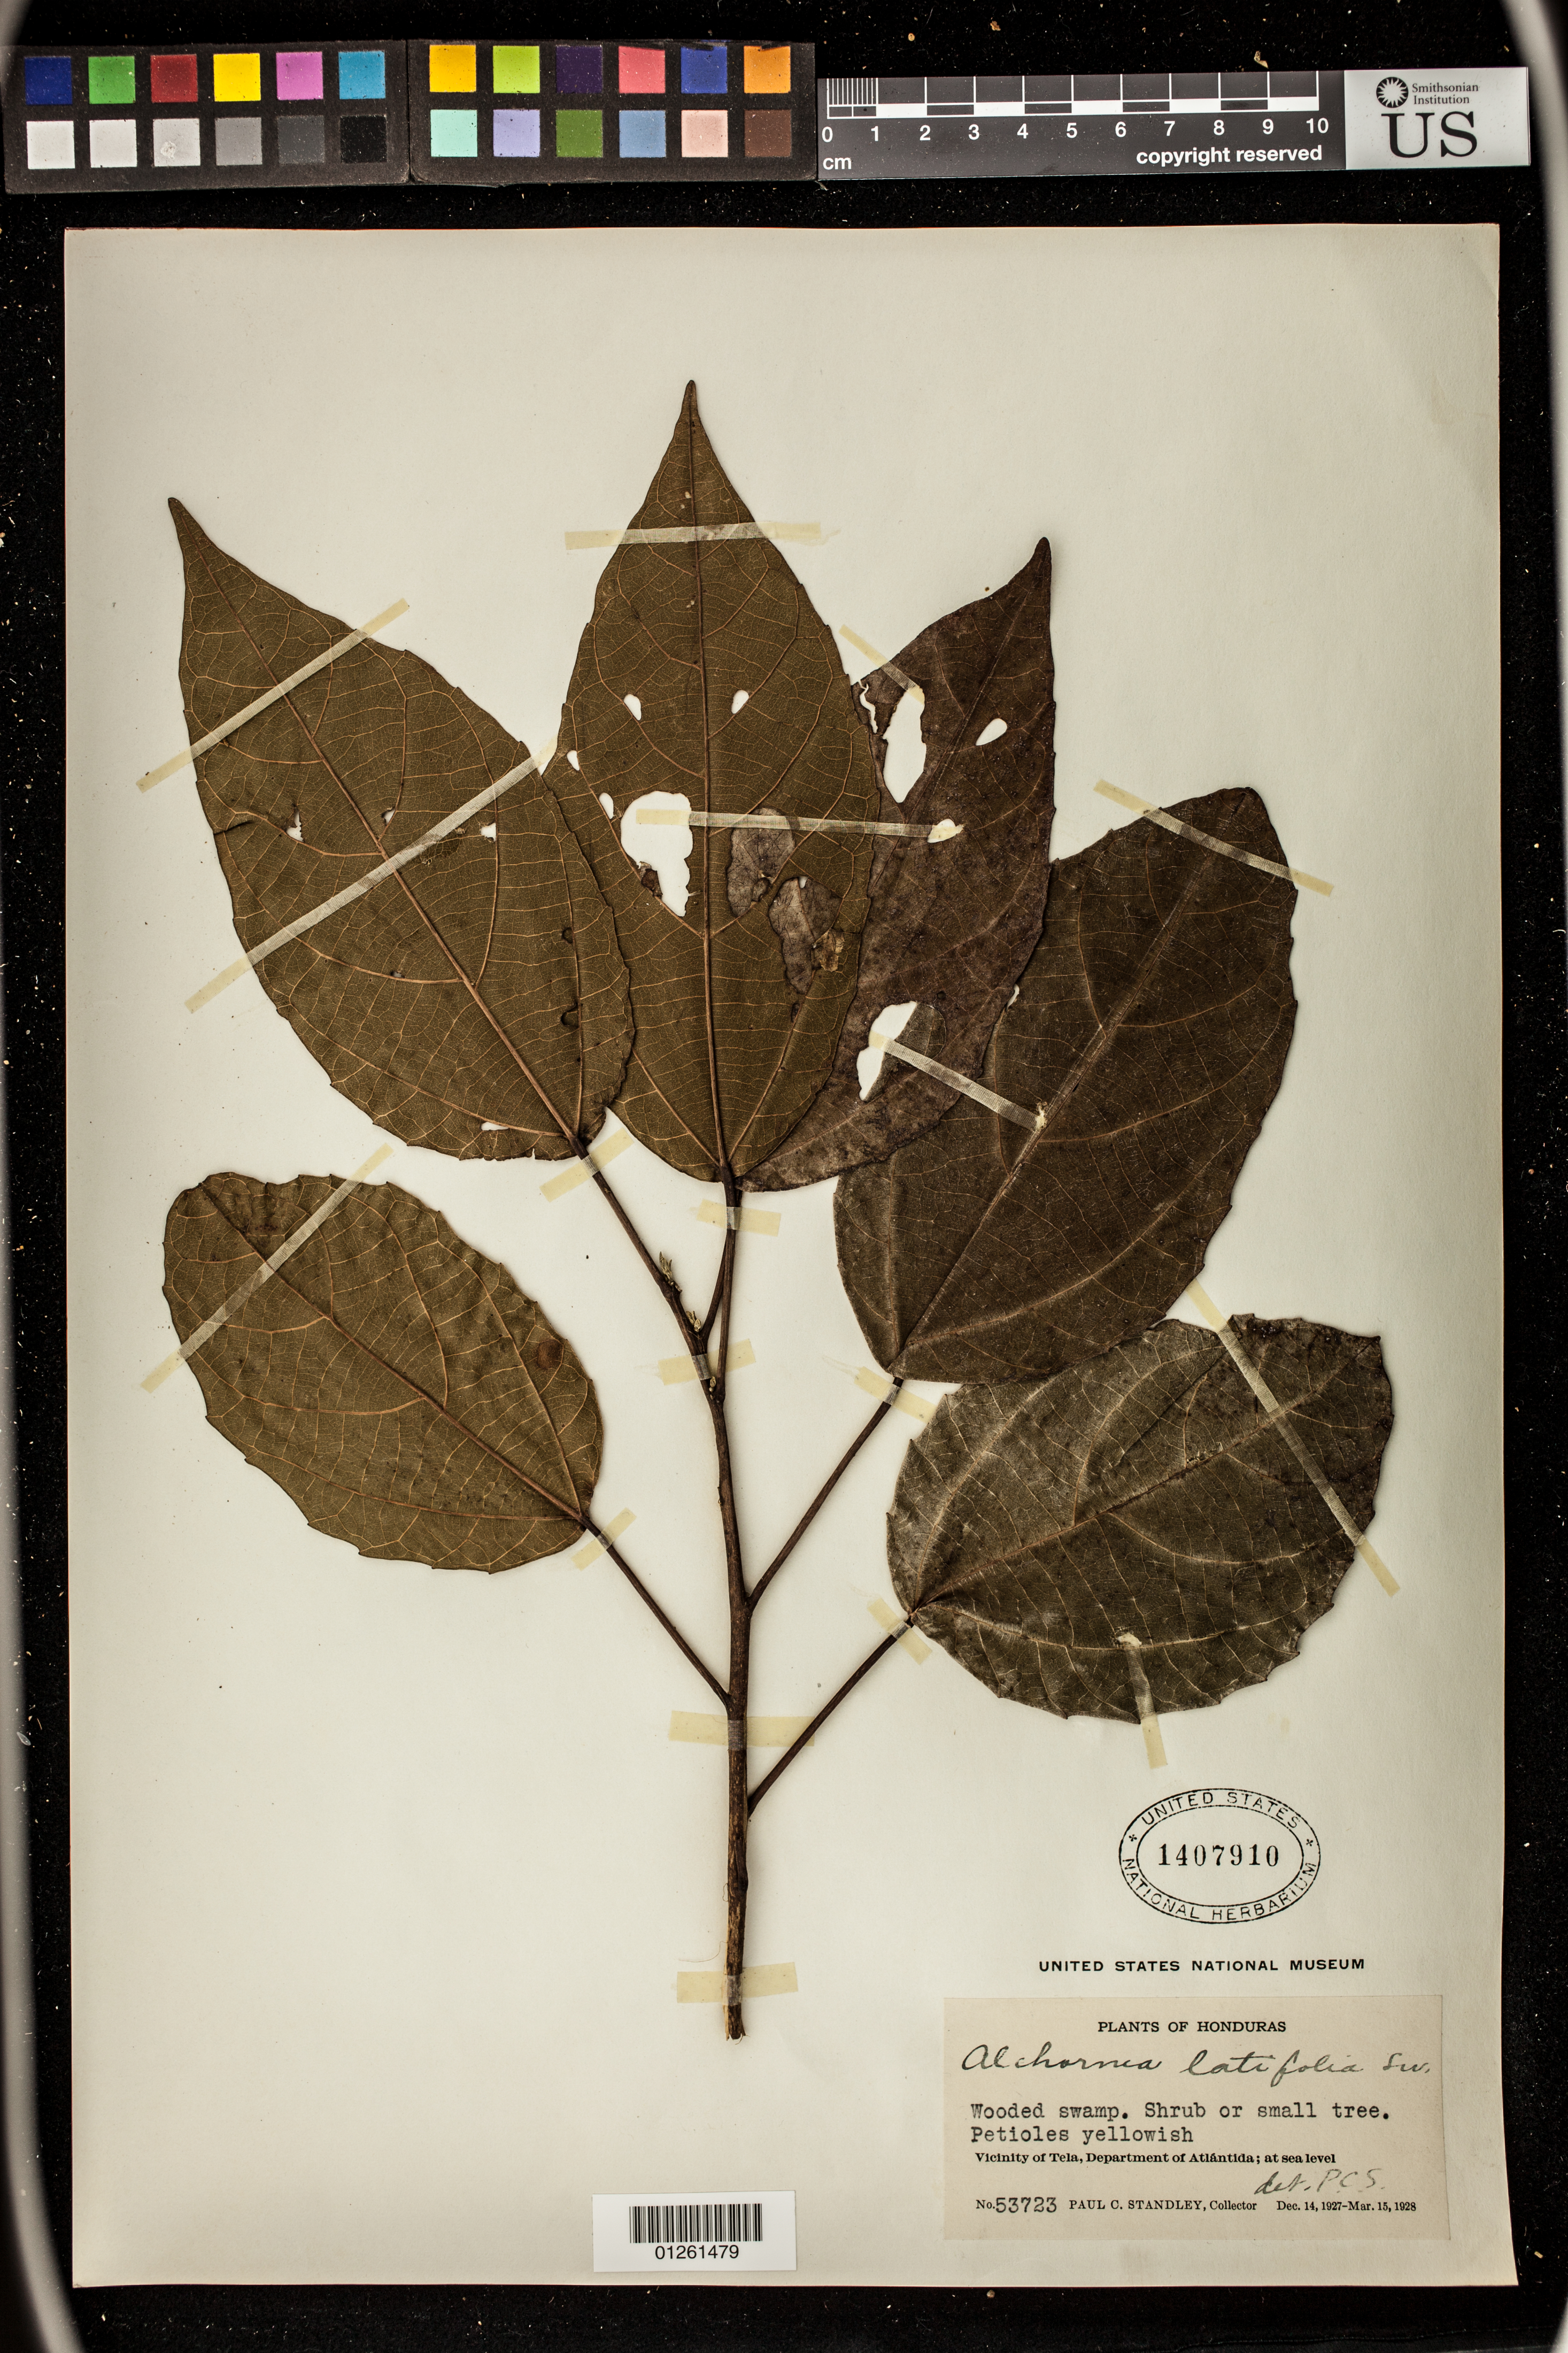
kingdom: Plantae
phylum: Tracheophyta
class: Magnoliopsida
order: Malpighiales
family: Euphorbiaceae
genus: Alchornea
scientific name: Alchornea latifolia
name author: Sw.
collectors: P. C. Standley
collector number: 53723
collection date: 1927-12-14/1928-03-15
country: Honduras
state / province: Atlántida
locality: Vicinity of Tela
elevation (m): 0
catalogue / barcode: US 1407910